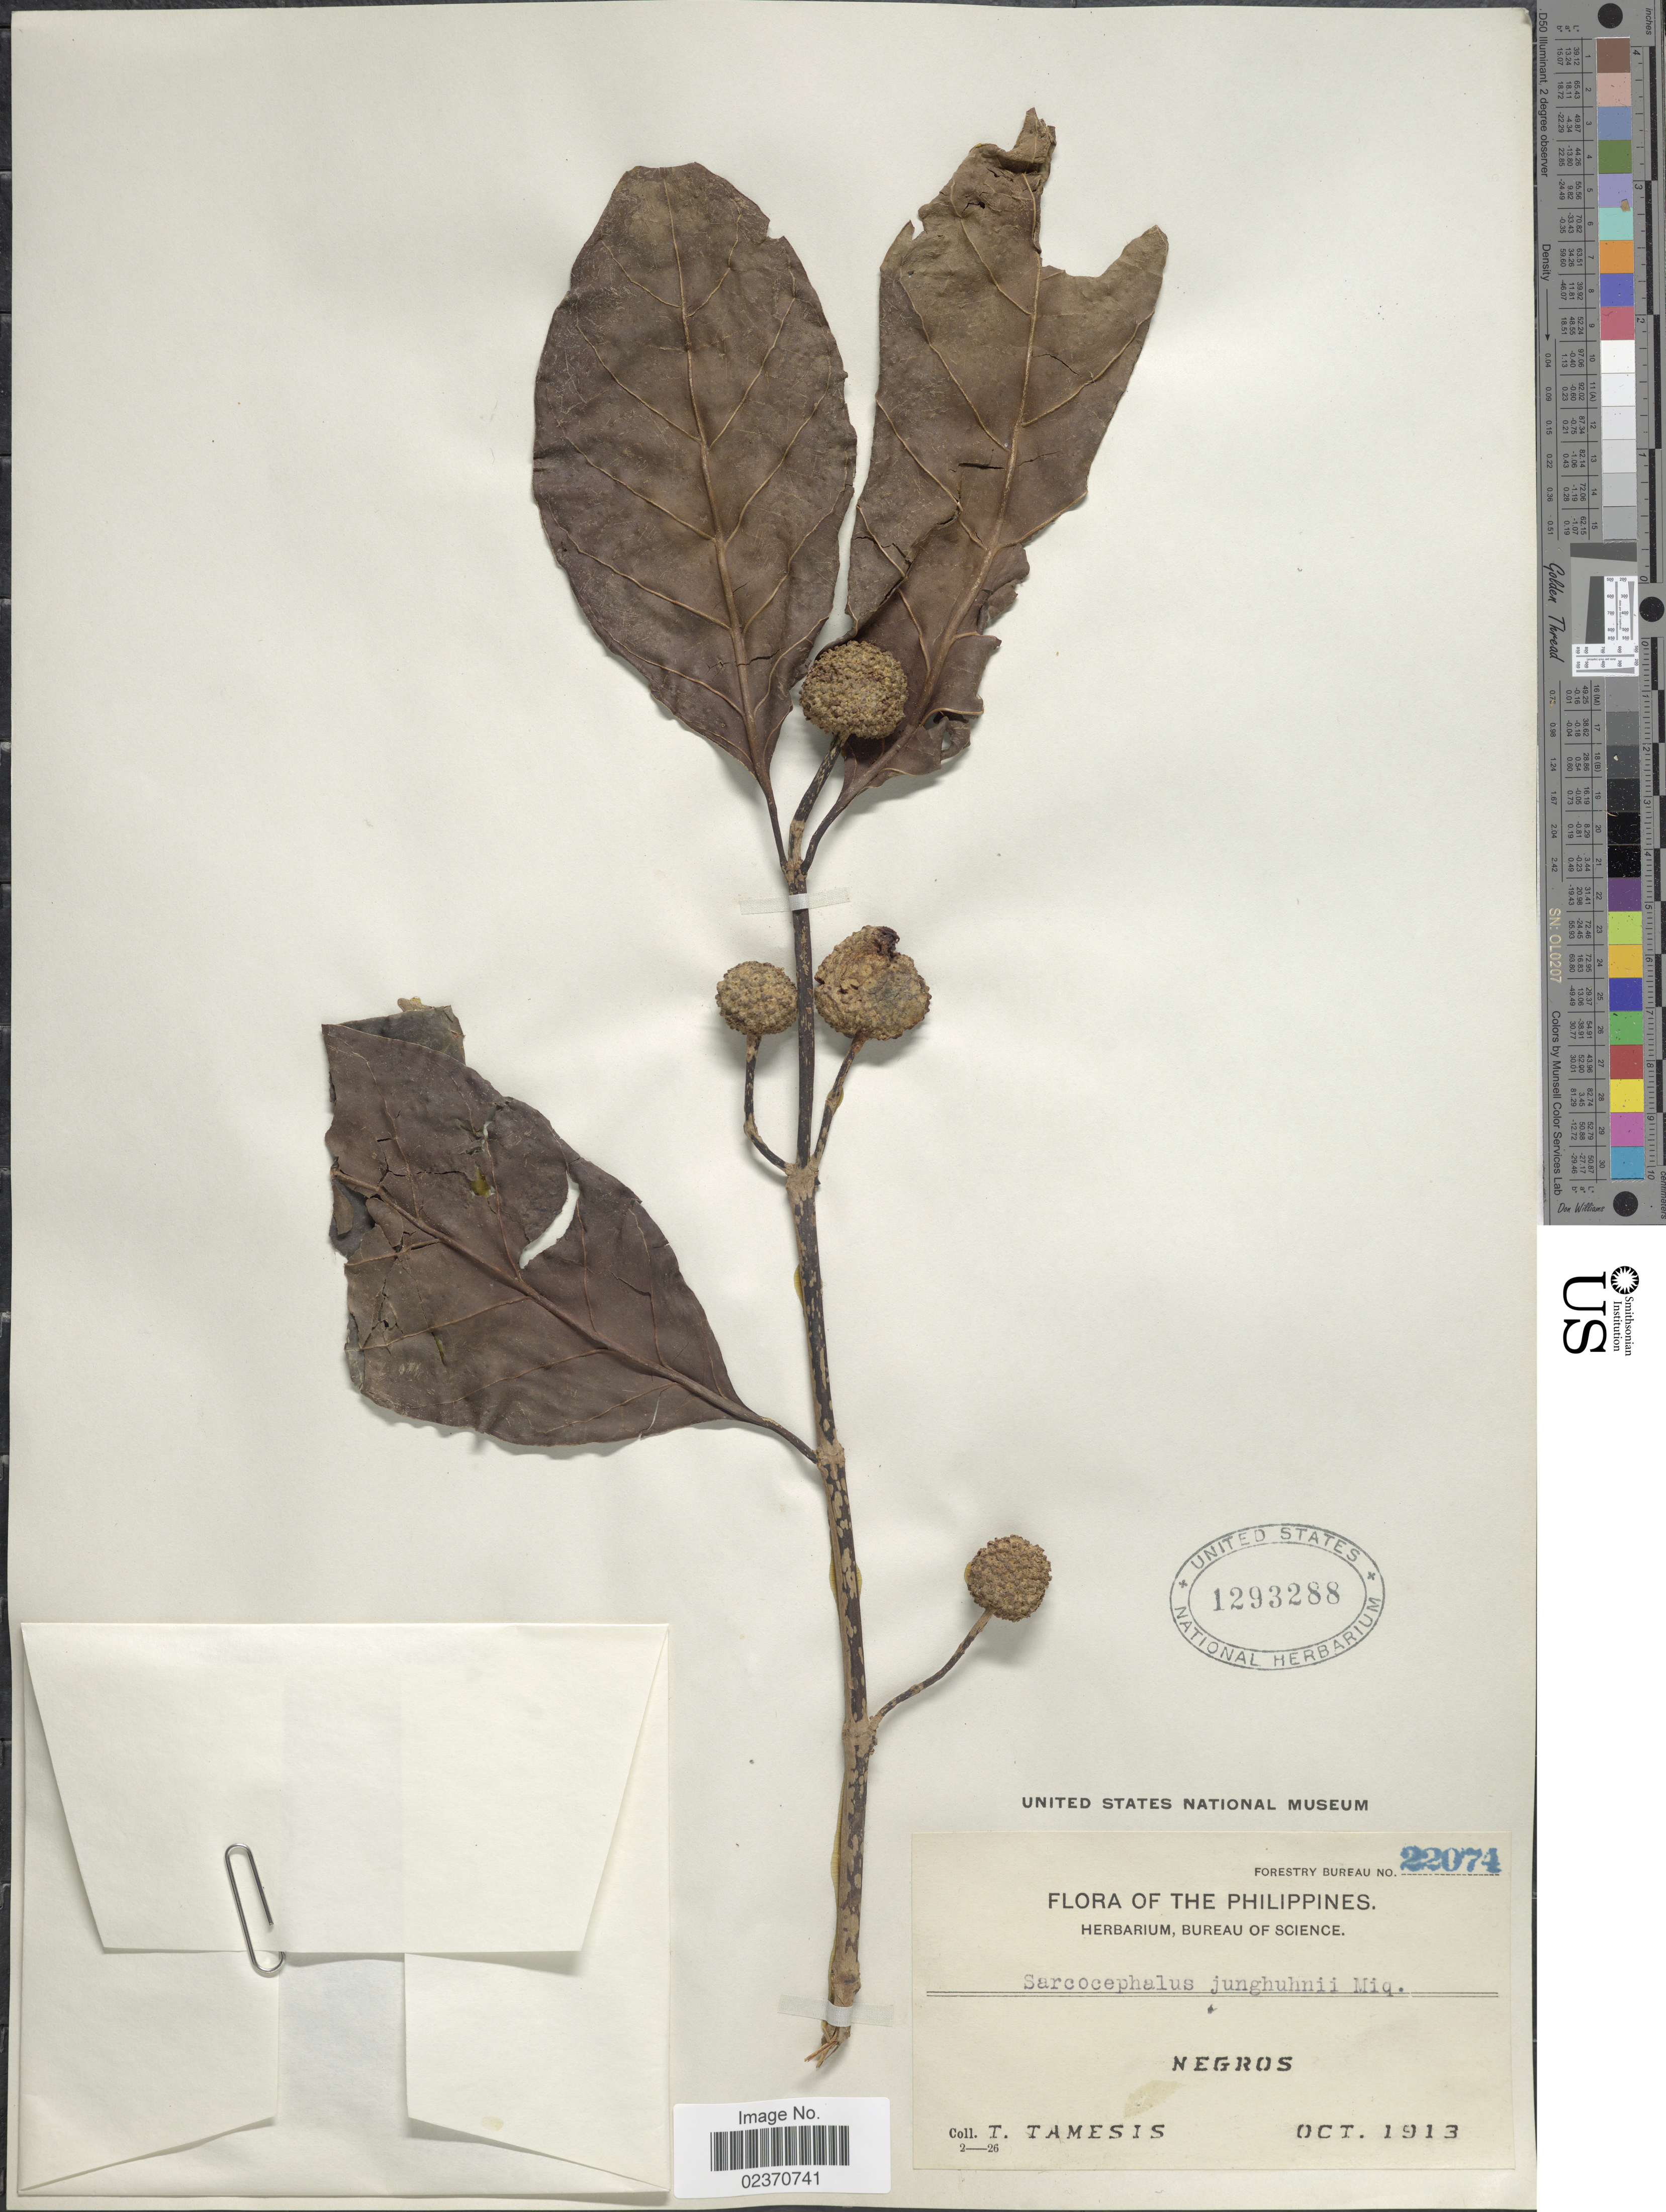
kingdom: Plantae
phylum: Tracheophyta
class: Magnoliopsida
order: Gentianales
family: Rubiaceae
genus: Nauclea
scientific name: Nauclea junghuhnii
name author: (Miq.) Merr.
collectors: T. Tamesis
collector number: Forestry Bureau 22074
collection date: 1913-10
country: Philippines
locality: Negros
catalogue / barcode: US 1293288